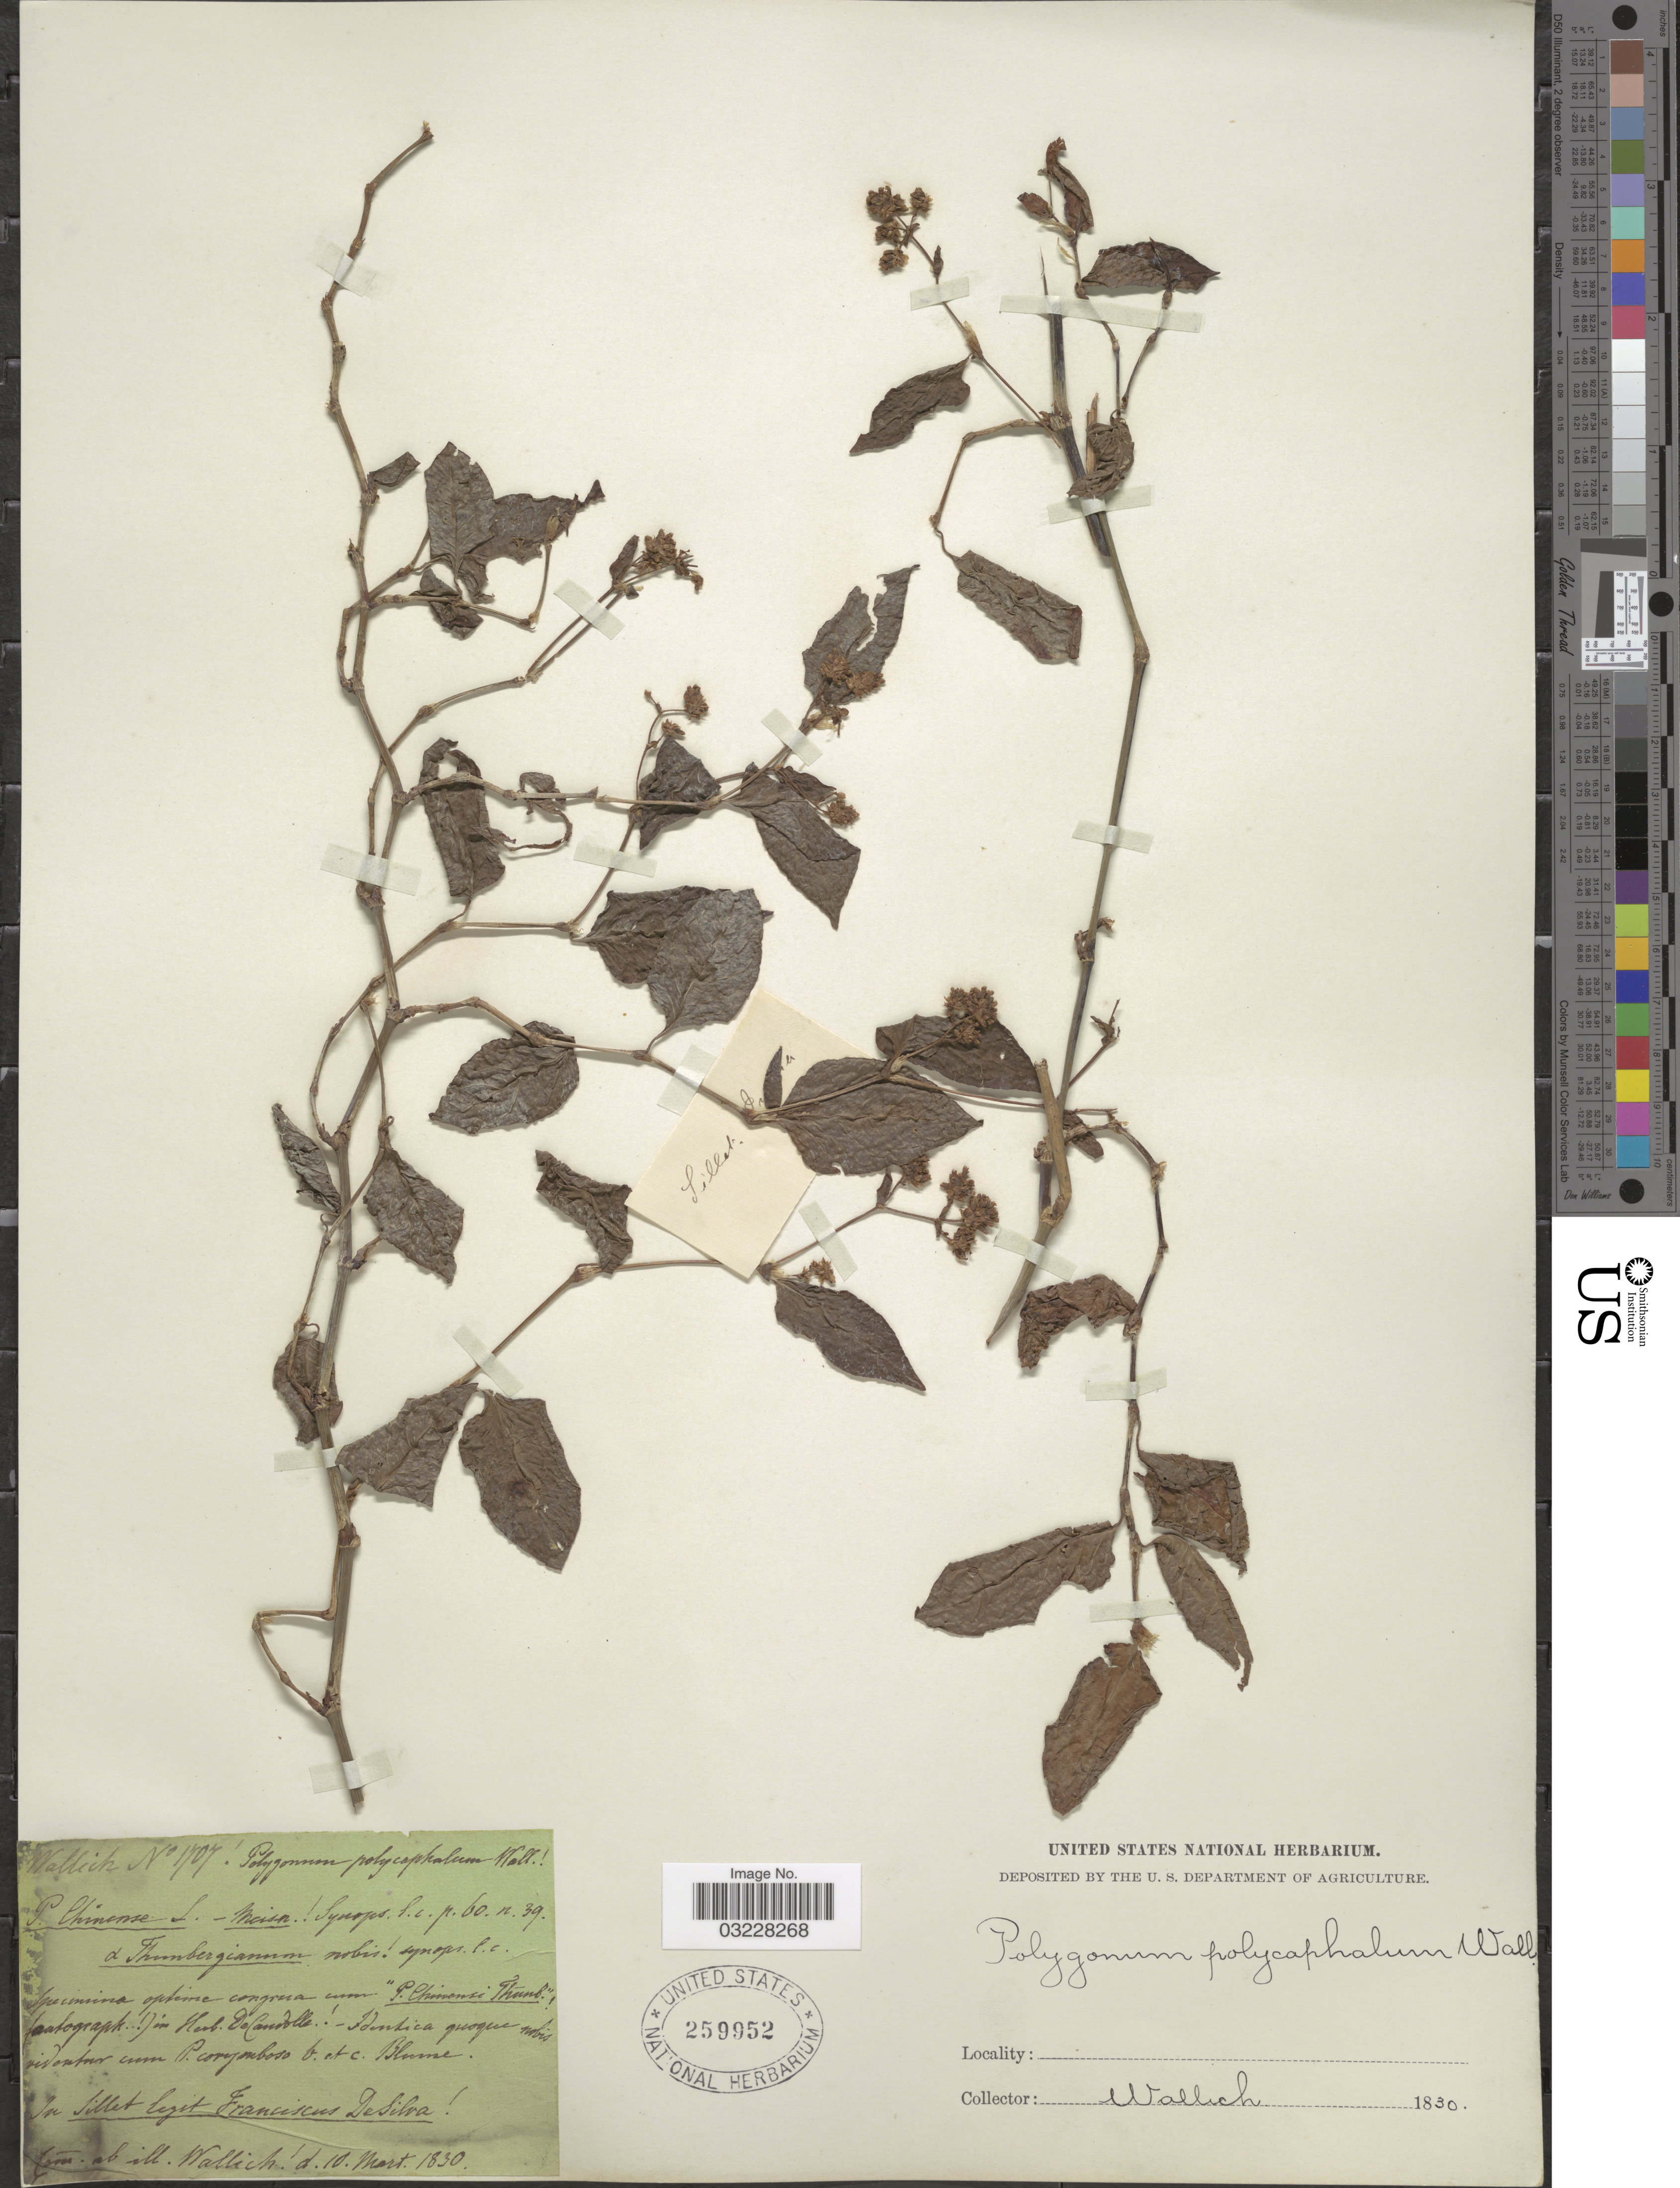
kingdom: Plantae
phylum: Tracheophyta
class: Magnoliopsida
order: Caryophyllales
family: Polygonaceae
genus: Polygonum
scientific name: Polygonum chinense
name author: L.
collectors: -- Wallich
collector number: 1707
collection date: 1830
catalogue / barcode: US 259952